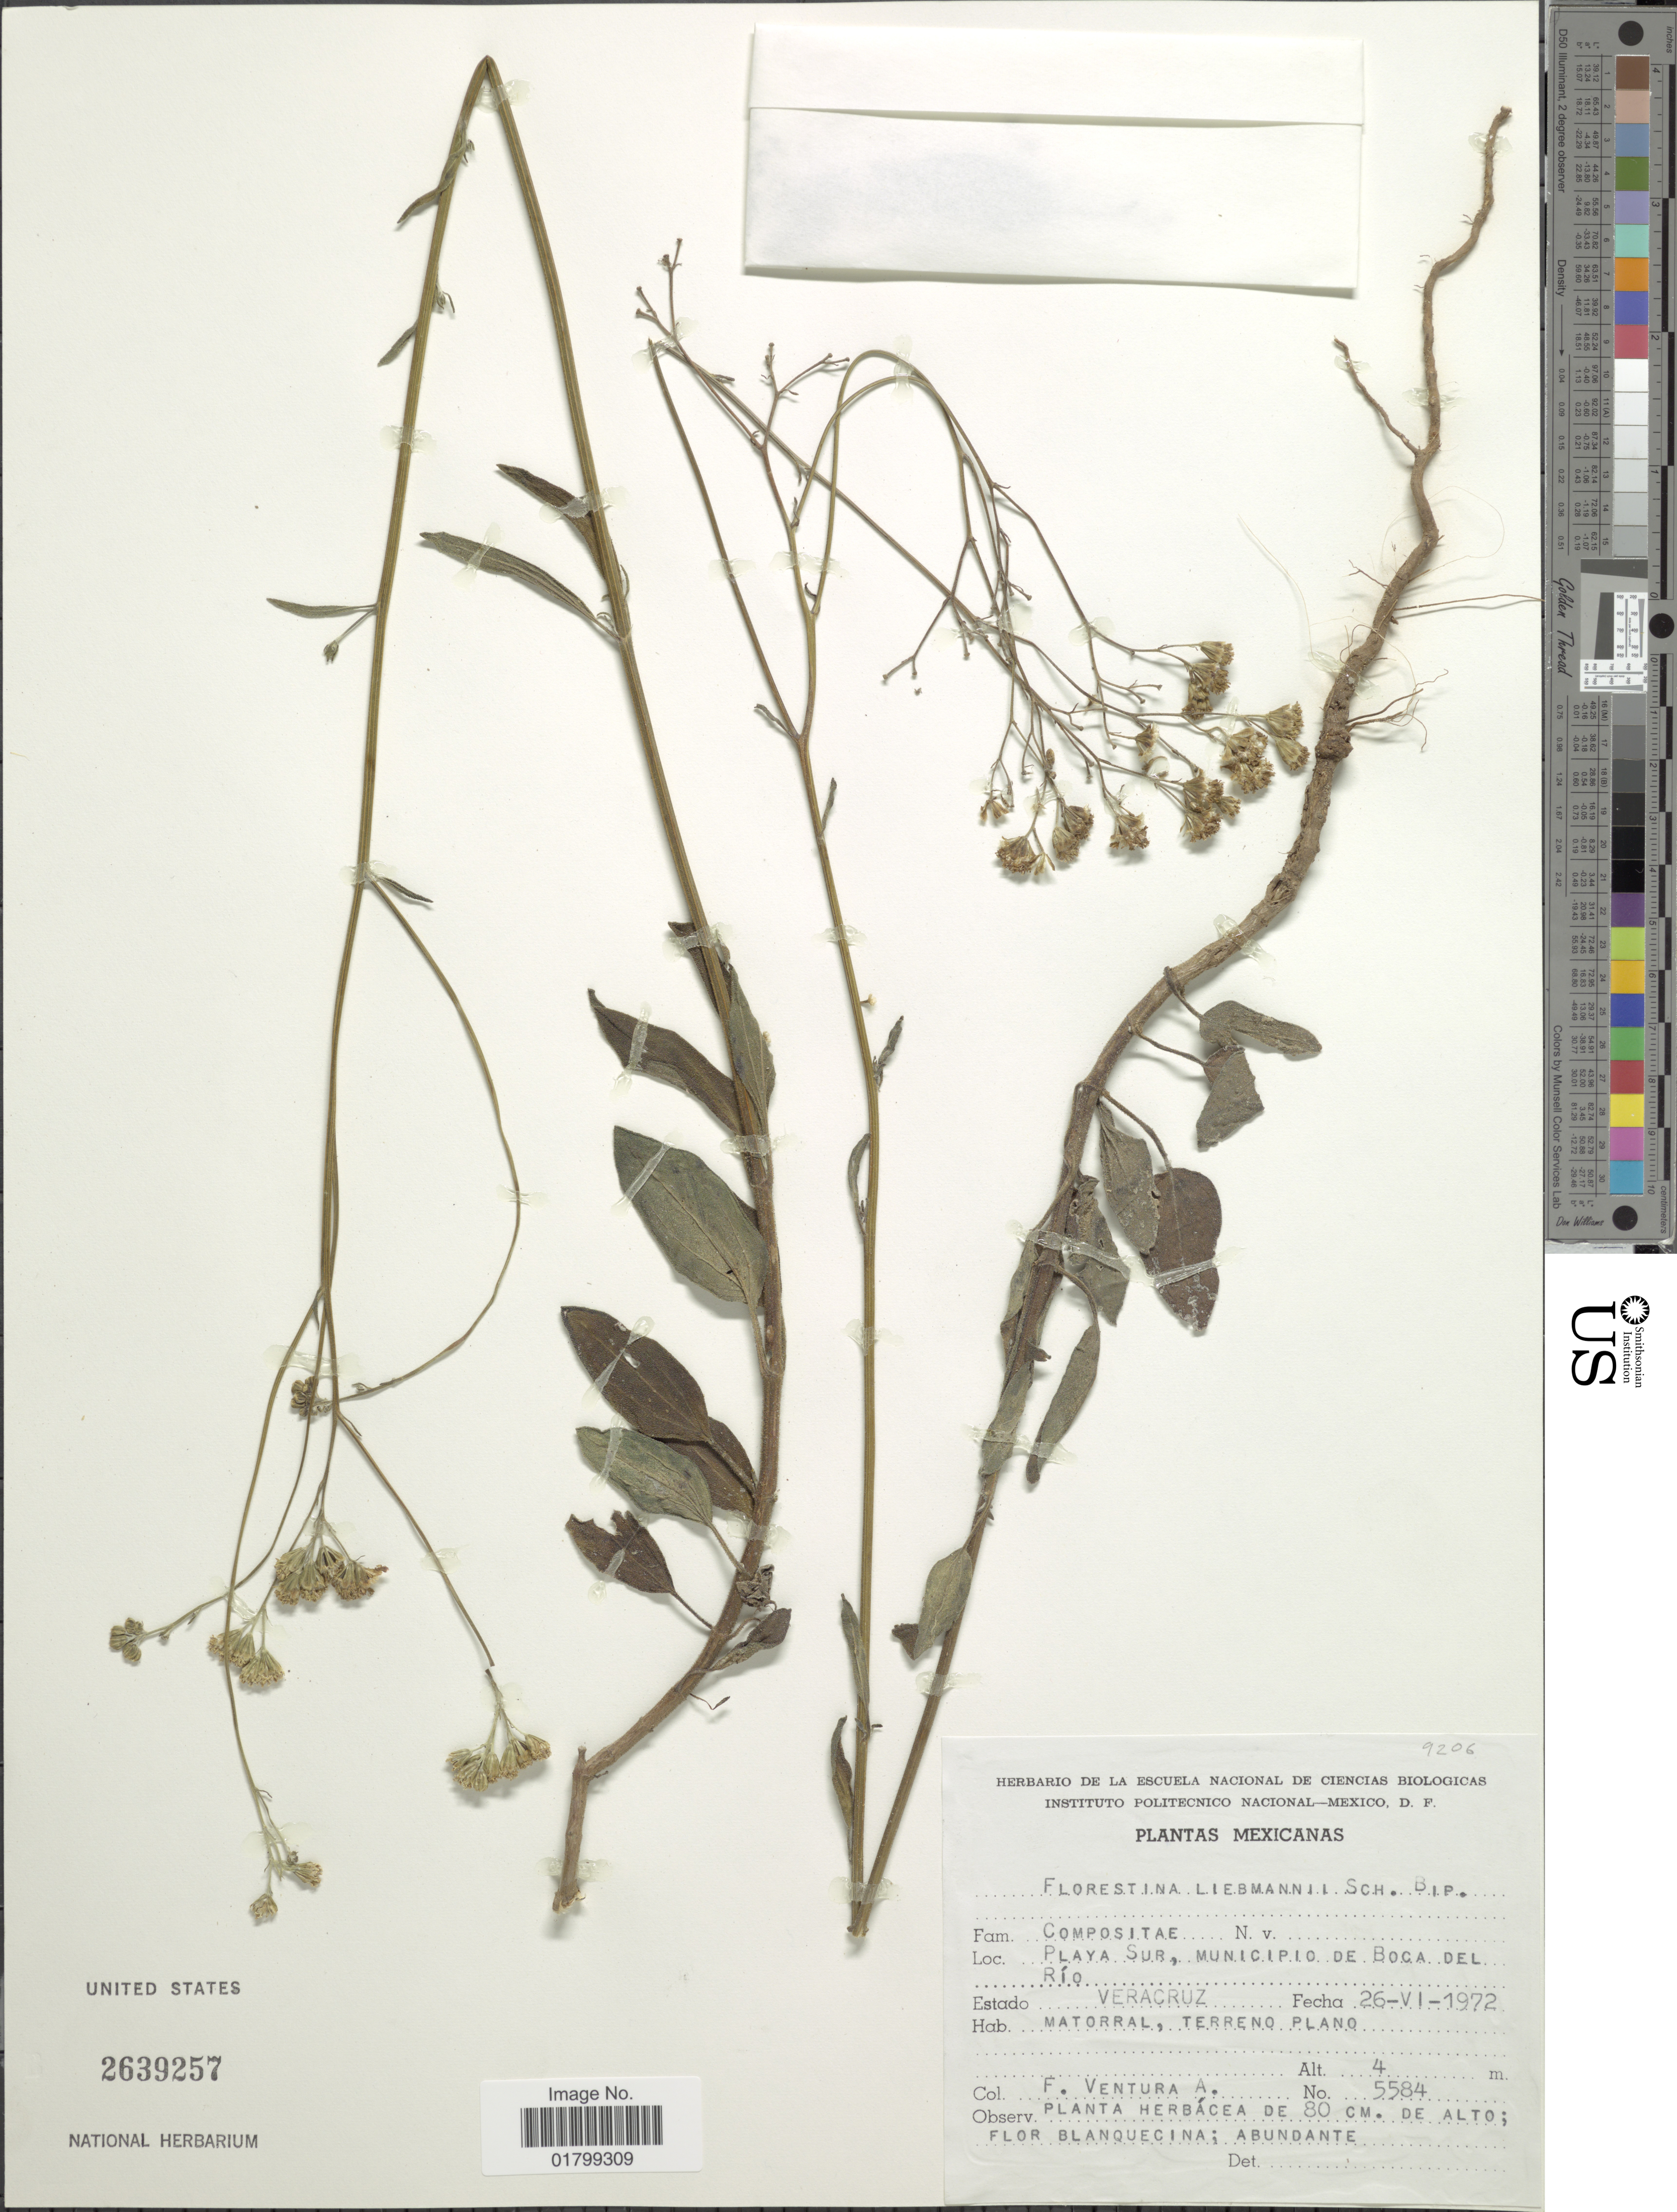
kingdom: Plantae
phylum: Tracheophyta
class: Magnoliopsida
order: Asterales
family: Asteraceae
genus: Florestina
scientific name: Florestina liebmannii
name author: Sch. Bip. ex Greenm.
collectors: F. Ventura A.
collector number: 5584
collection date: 1972-06-26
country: Mexico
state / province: Veracruz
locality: Vera Cruz, Playa Sub, Municipio de Boca del Rio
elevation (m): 4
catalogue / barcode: US 2639257